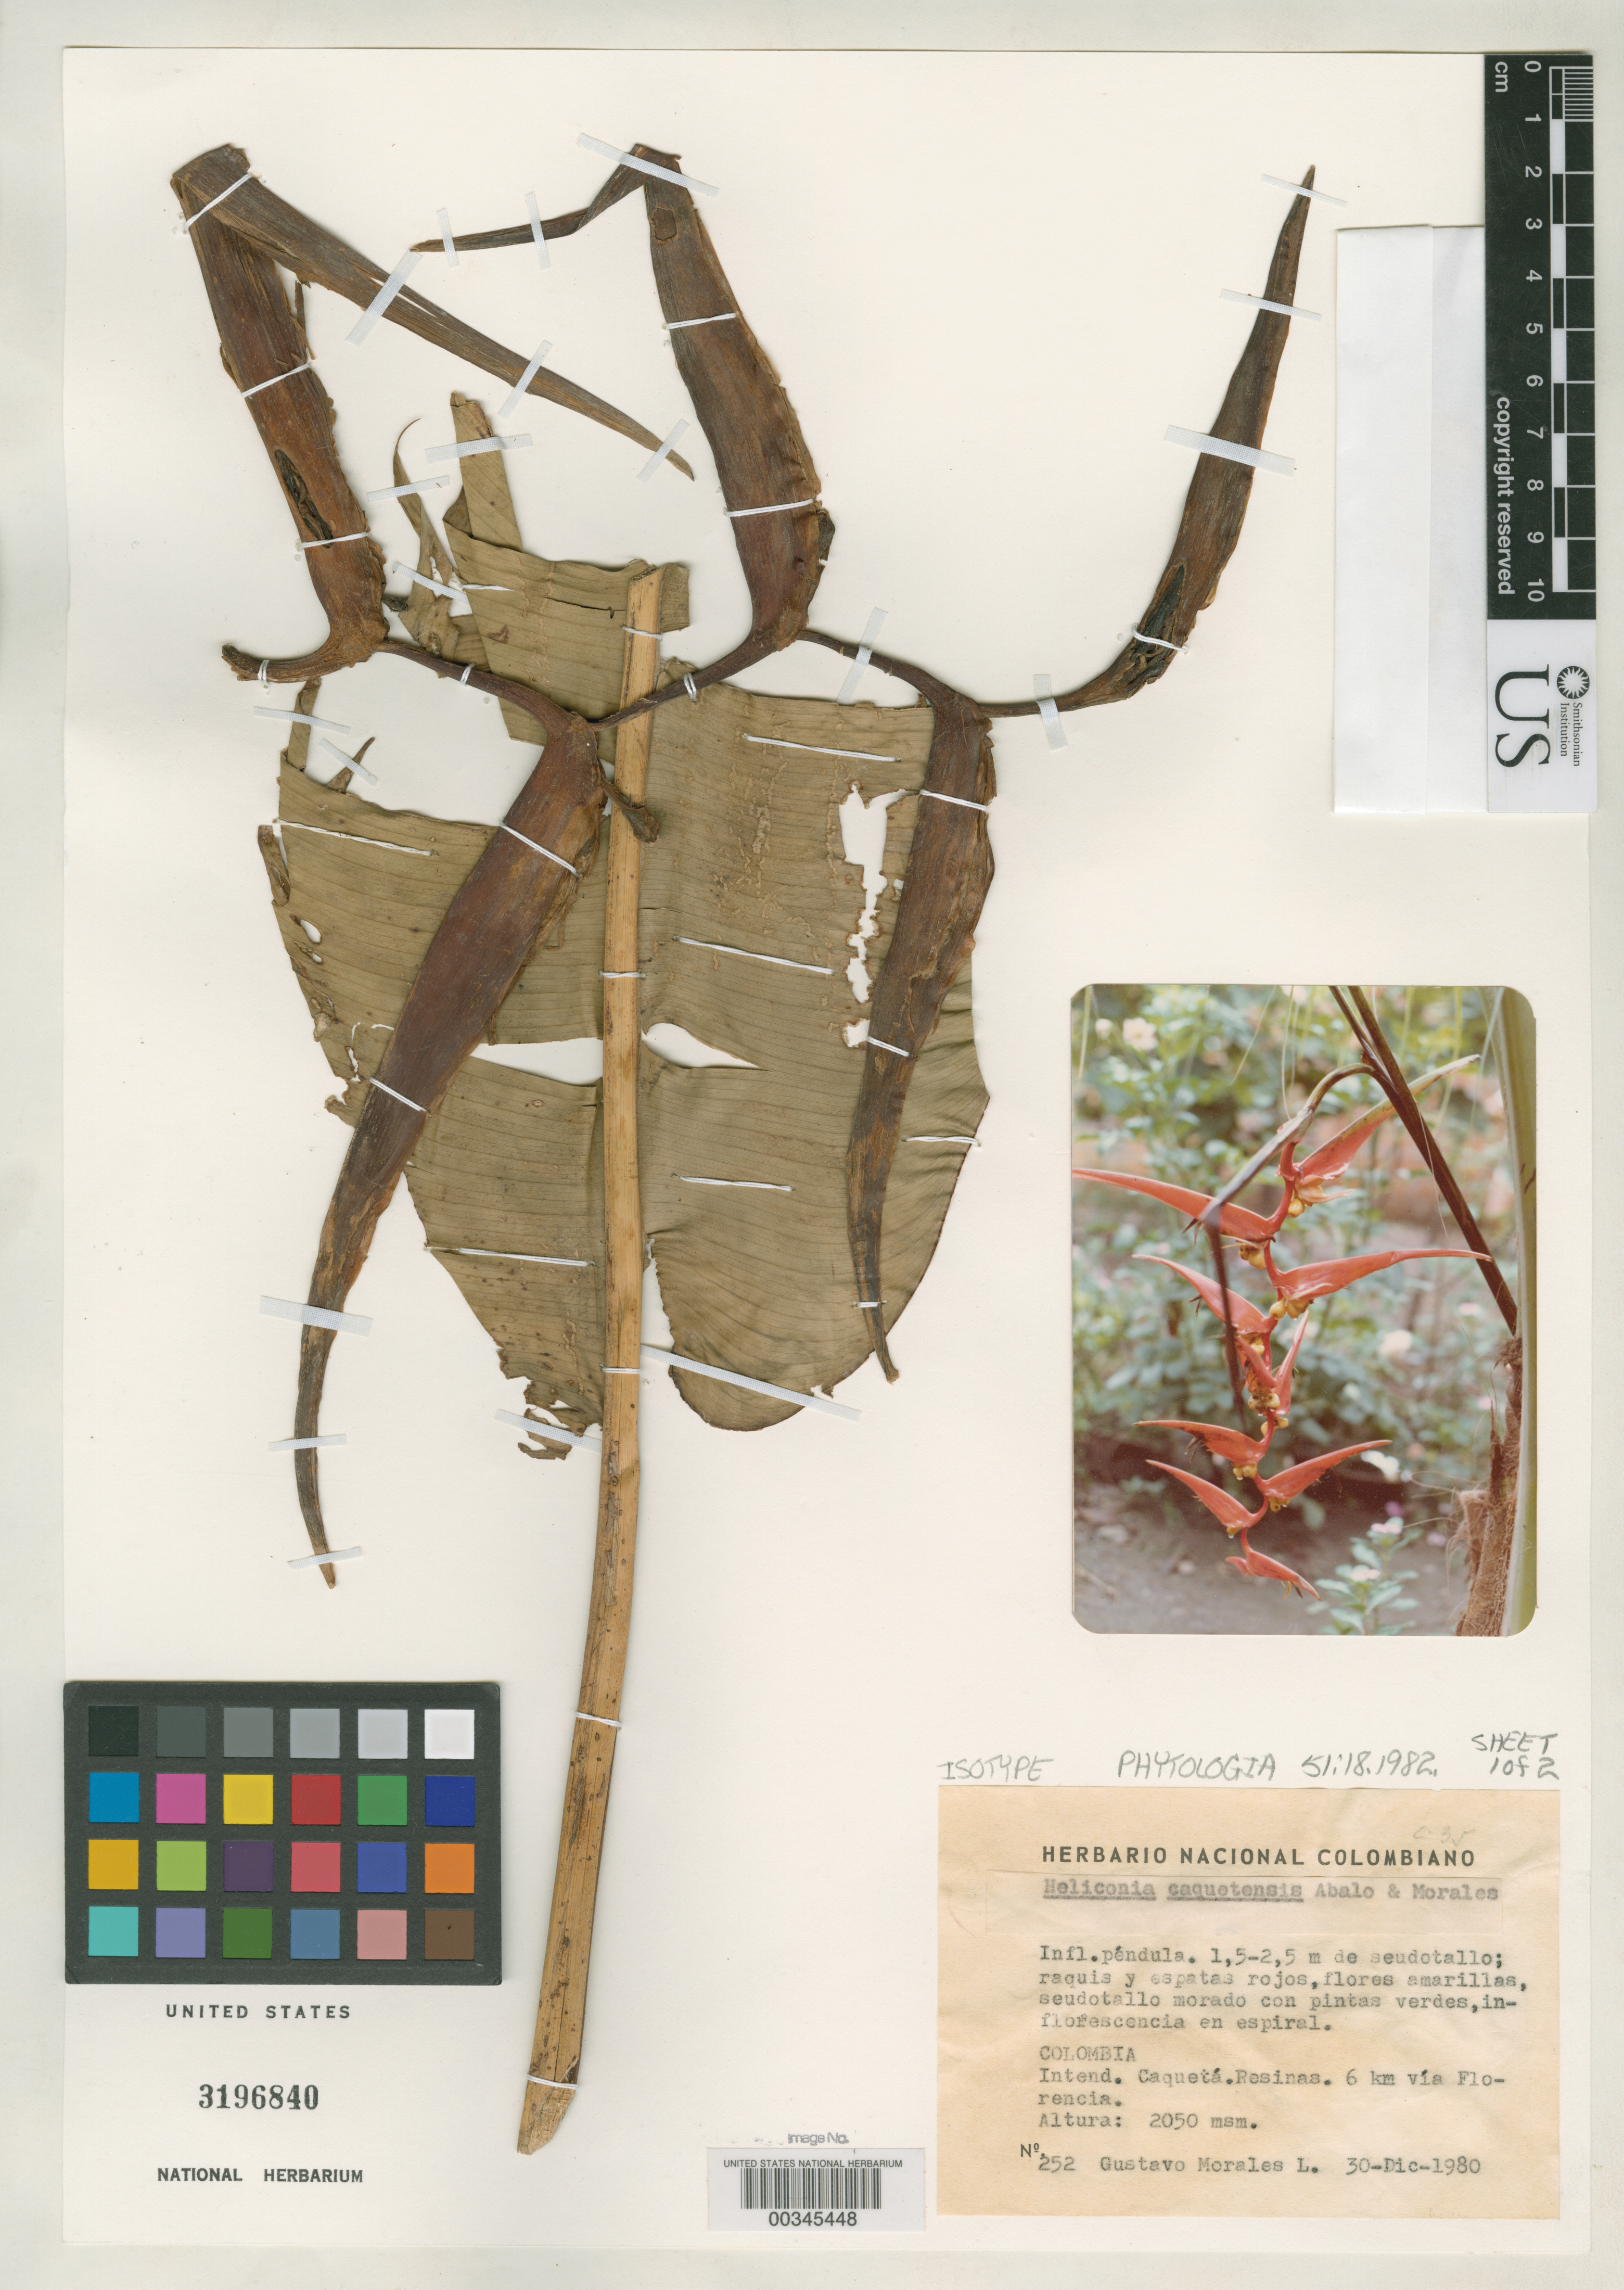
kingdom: Plantae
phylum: Tracheophyta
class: Liliopsida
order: Zingiberales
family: Heliconiaceae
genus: Heliconia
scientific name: Heliconia caquetensis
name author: Abalo & G. Morales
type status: Isotype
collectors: G. Morales L.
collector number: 252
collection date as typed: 30 Dec 1980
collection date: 1980-12-30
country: Colombia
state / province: Caquetá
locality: Resinas, 6 km via Florencia.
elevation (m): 2050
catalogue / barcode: US 3196840